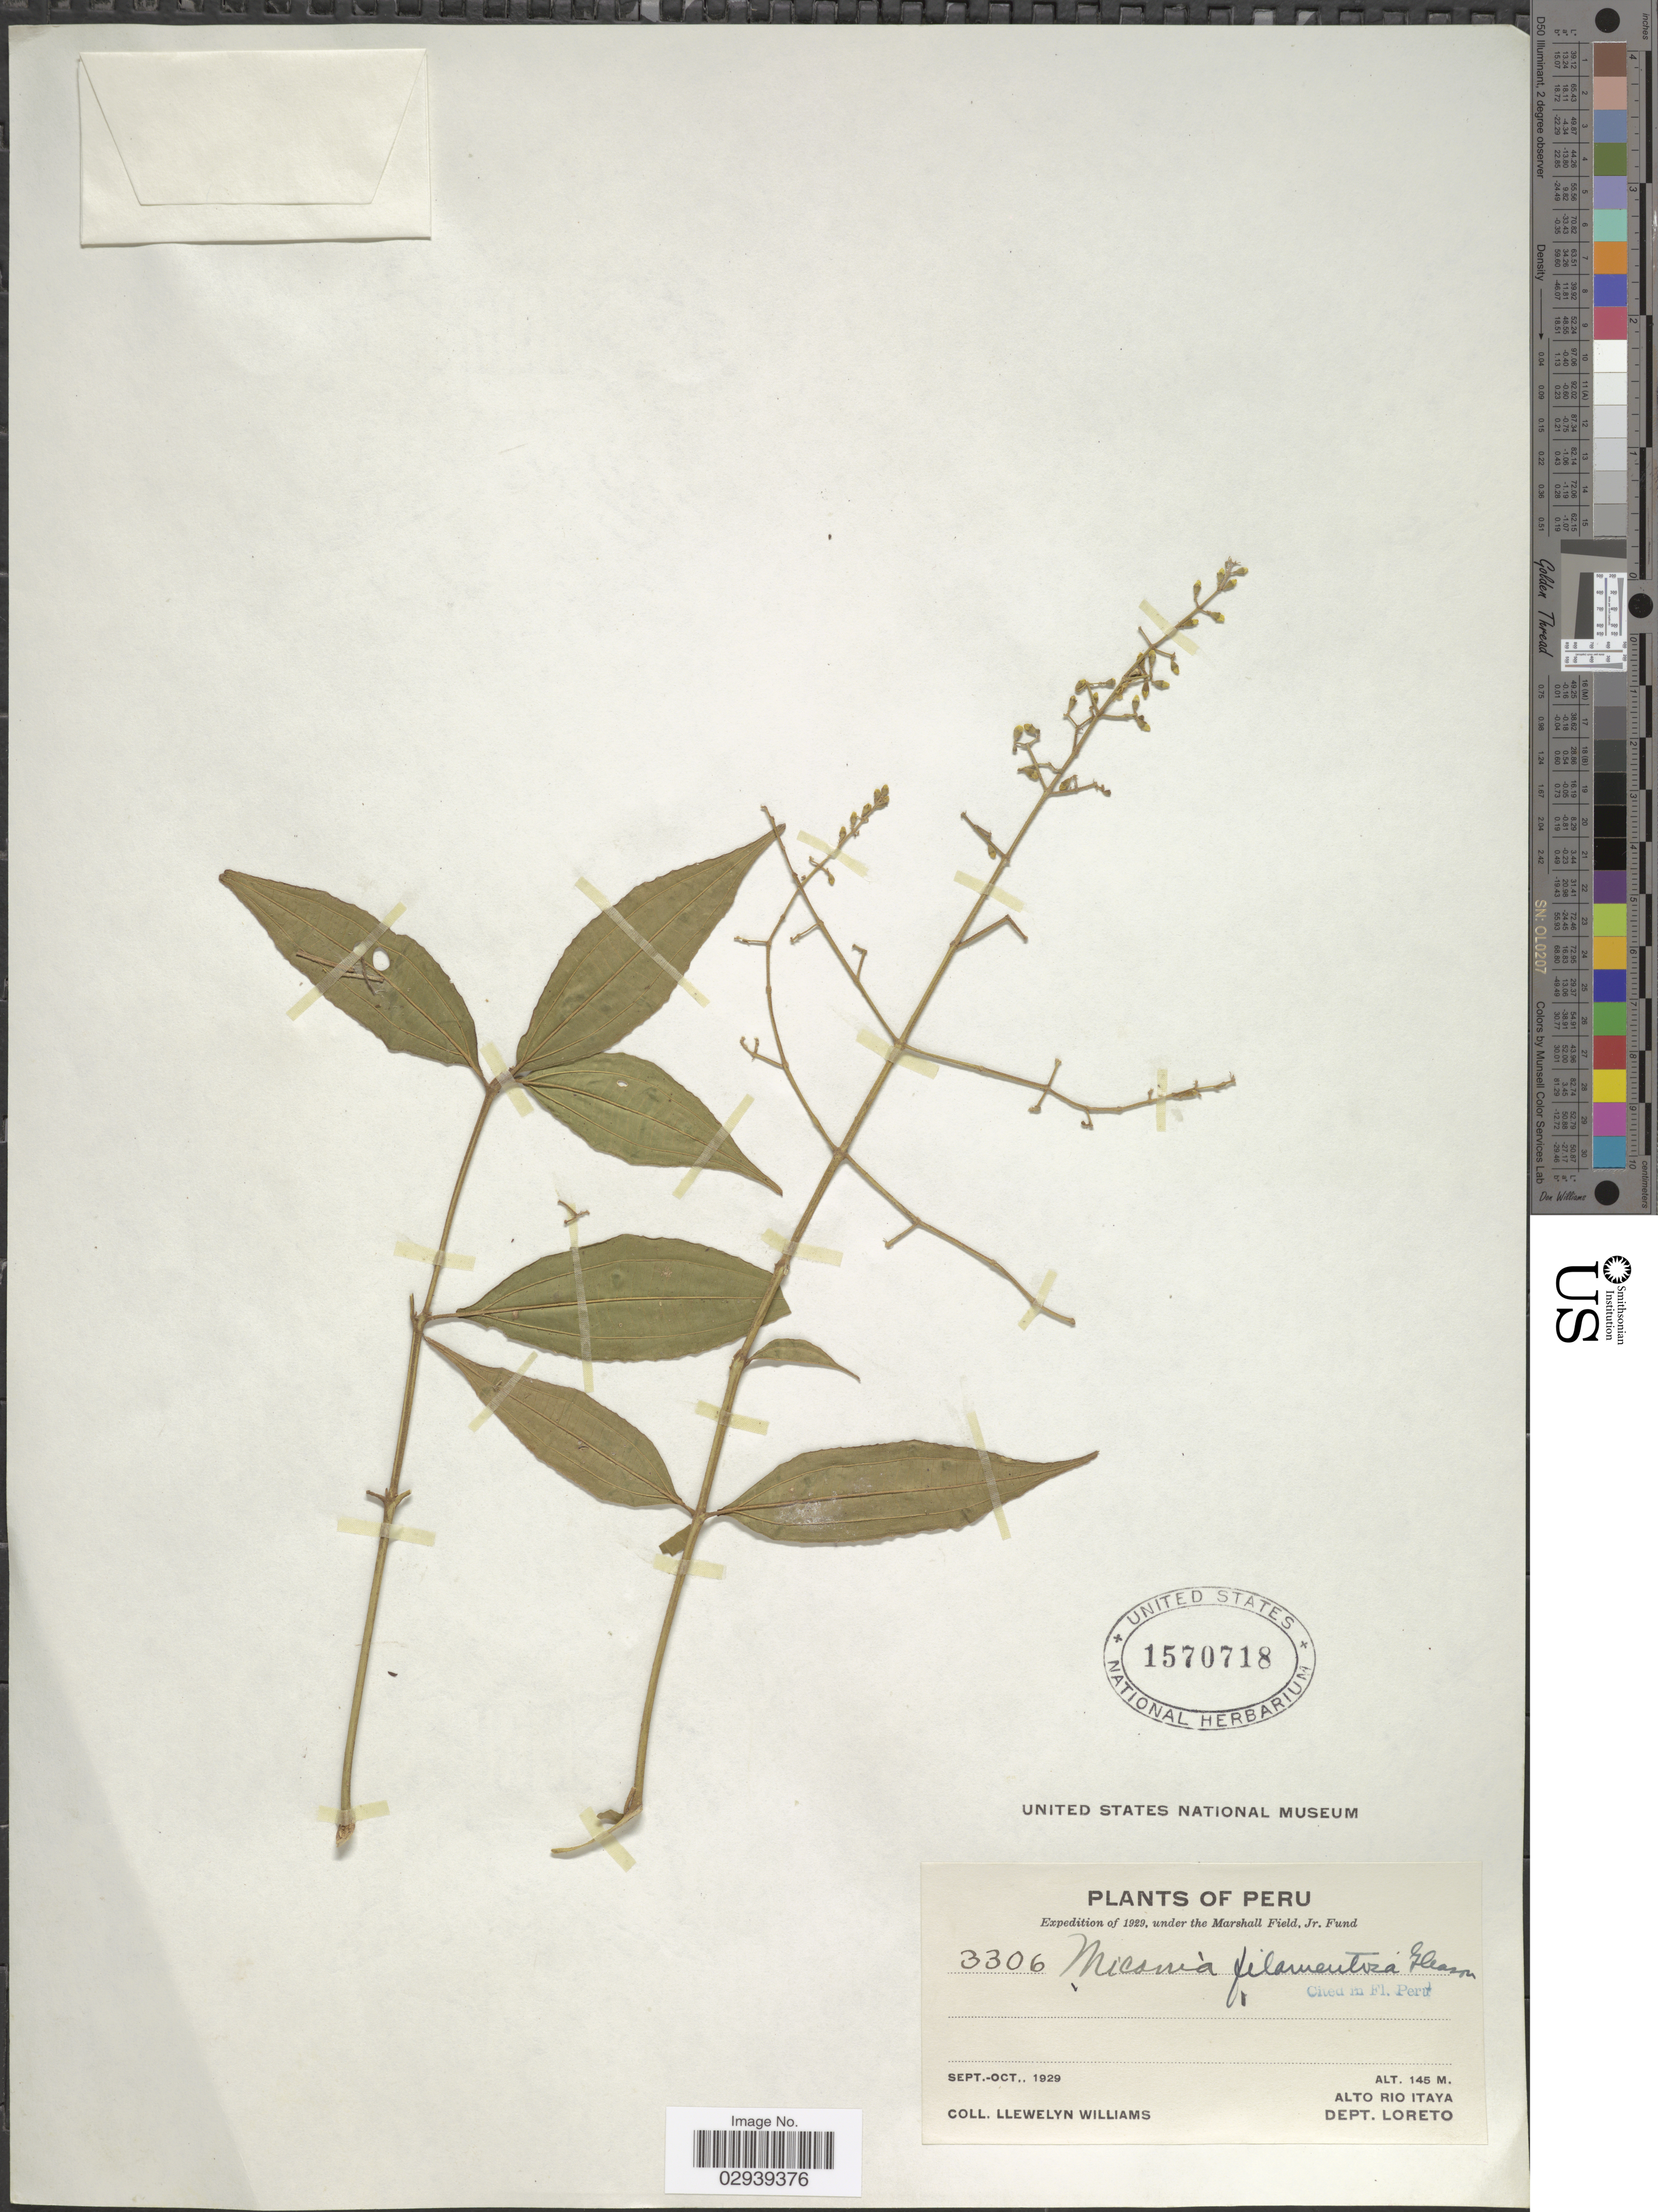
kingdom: Plantae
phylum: Tracheophyta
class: Magnoliopsida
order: Myrtales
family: Melastomataceae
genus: Miconia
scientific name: Miconia filamentosa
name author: Gleason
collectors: Ll. Williams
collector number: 3306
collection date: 1929-09/1929-10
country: Peru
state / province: Loreto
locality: Alto Rio Itaya, Dept. Loreto.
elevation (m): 145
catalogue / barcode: US 1570718